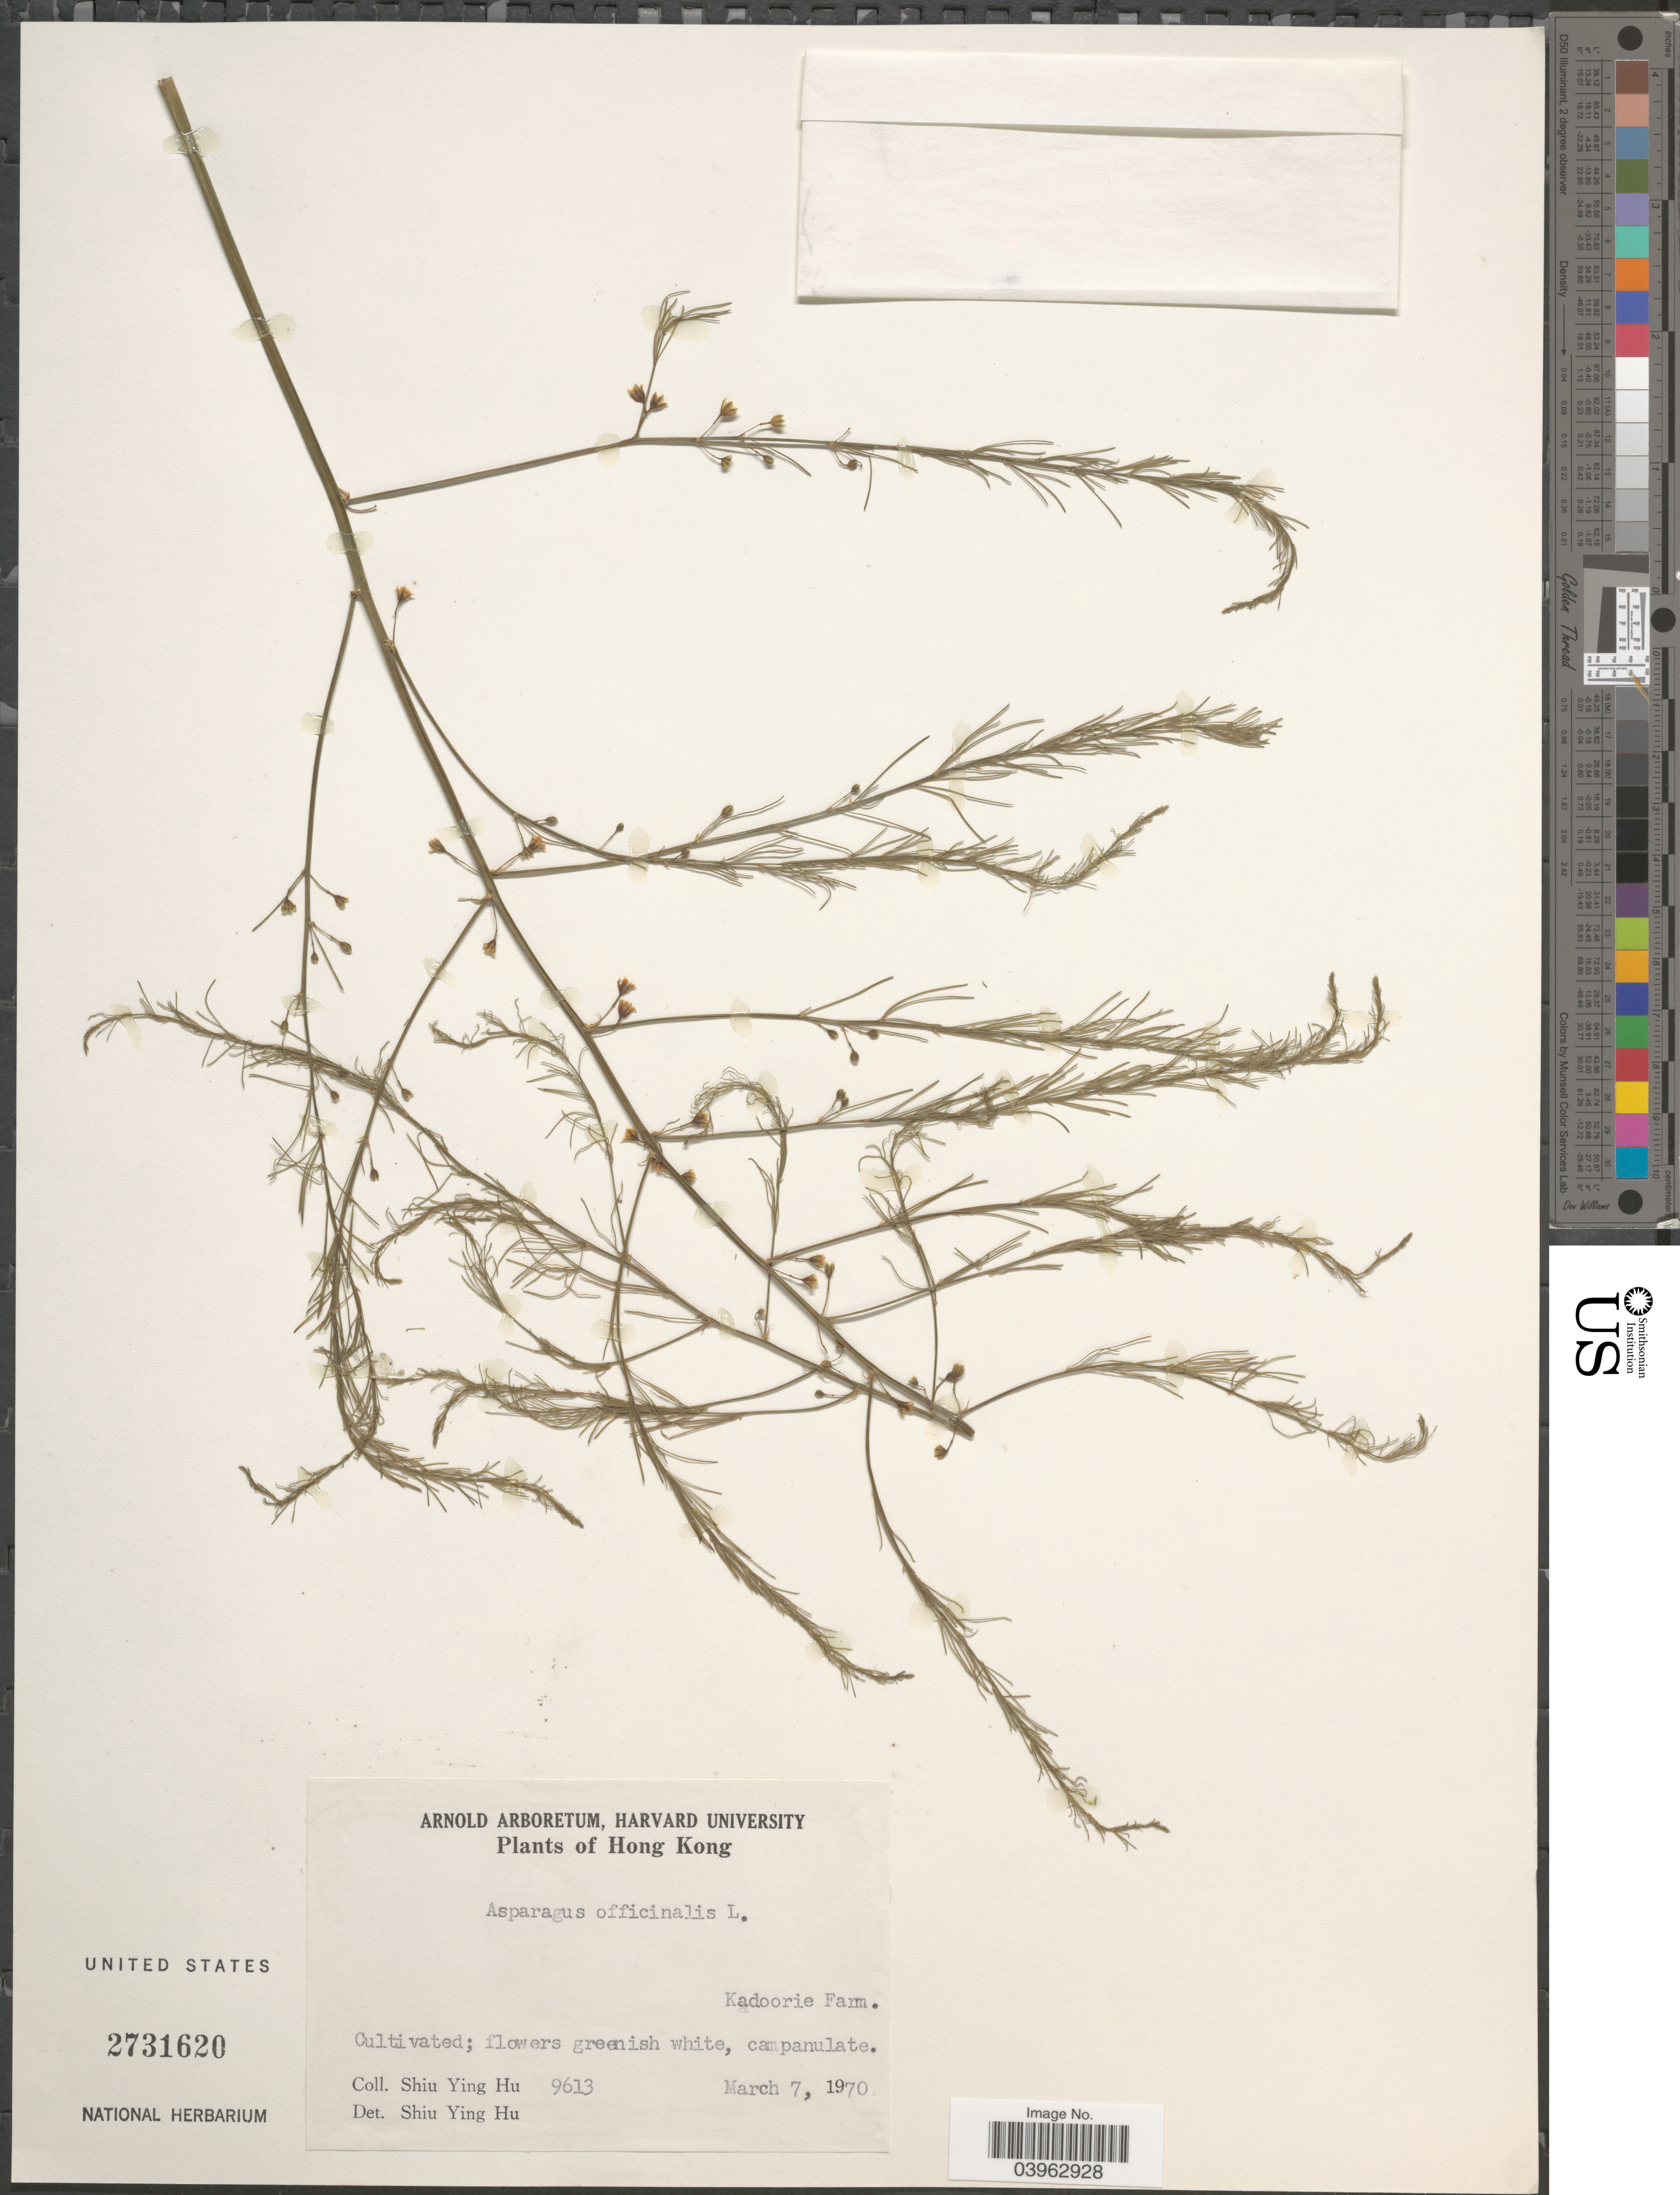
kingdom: Plantae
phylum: Tracheophyta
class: Liliopsida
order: Asparagales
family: Asparagaceae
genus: Asparagus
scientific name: Asparagus officinalis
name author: L.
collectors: S. Y. Hu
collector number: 9613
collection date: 1970-03-07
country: China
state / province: Hong Kong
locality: Kadoorie Farm.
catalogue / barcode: US 2731620